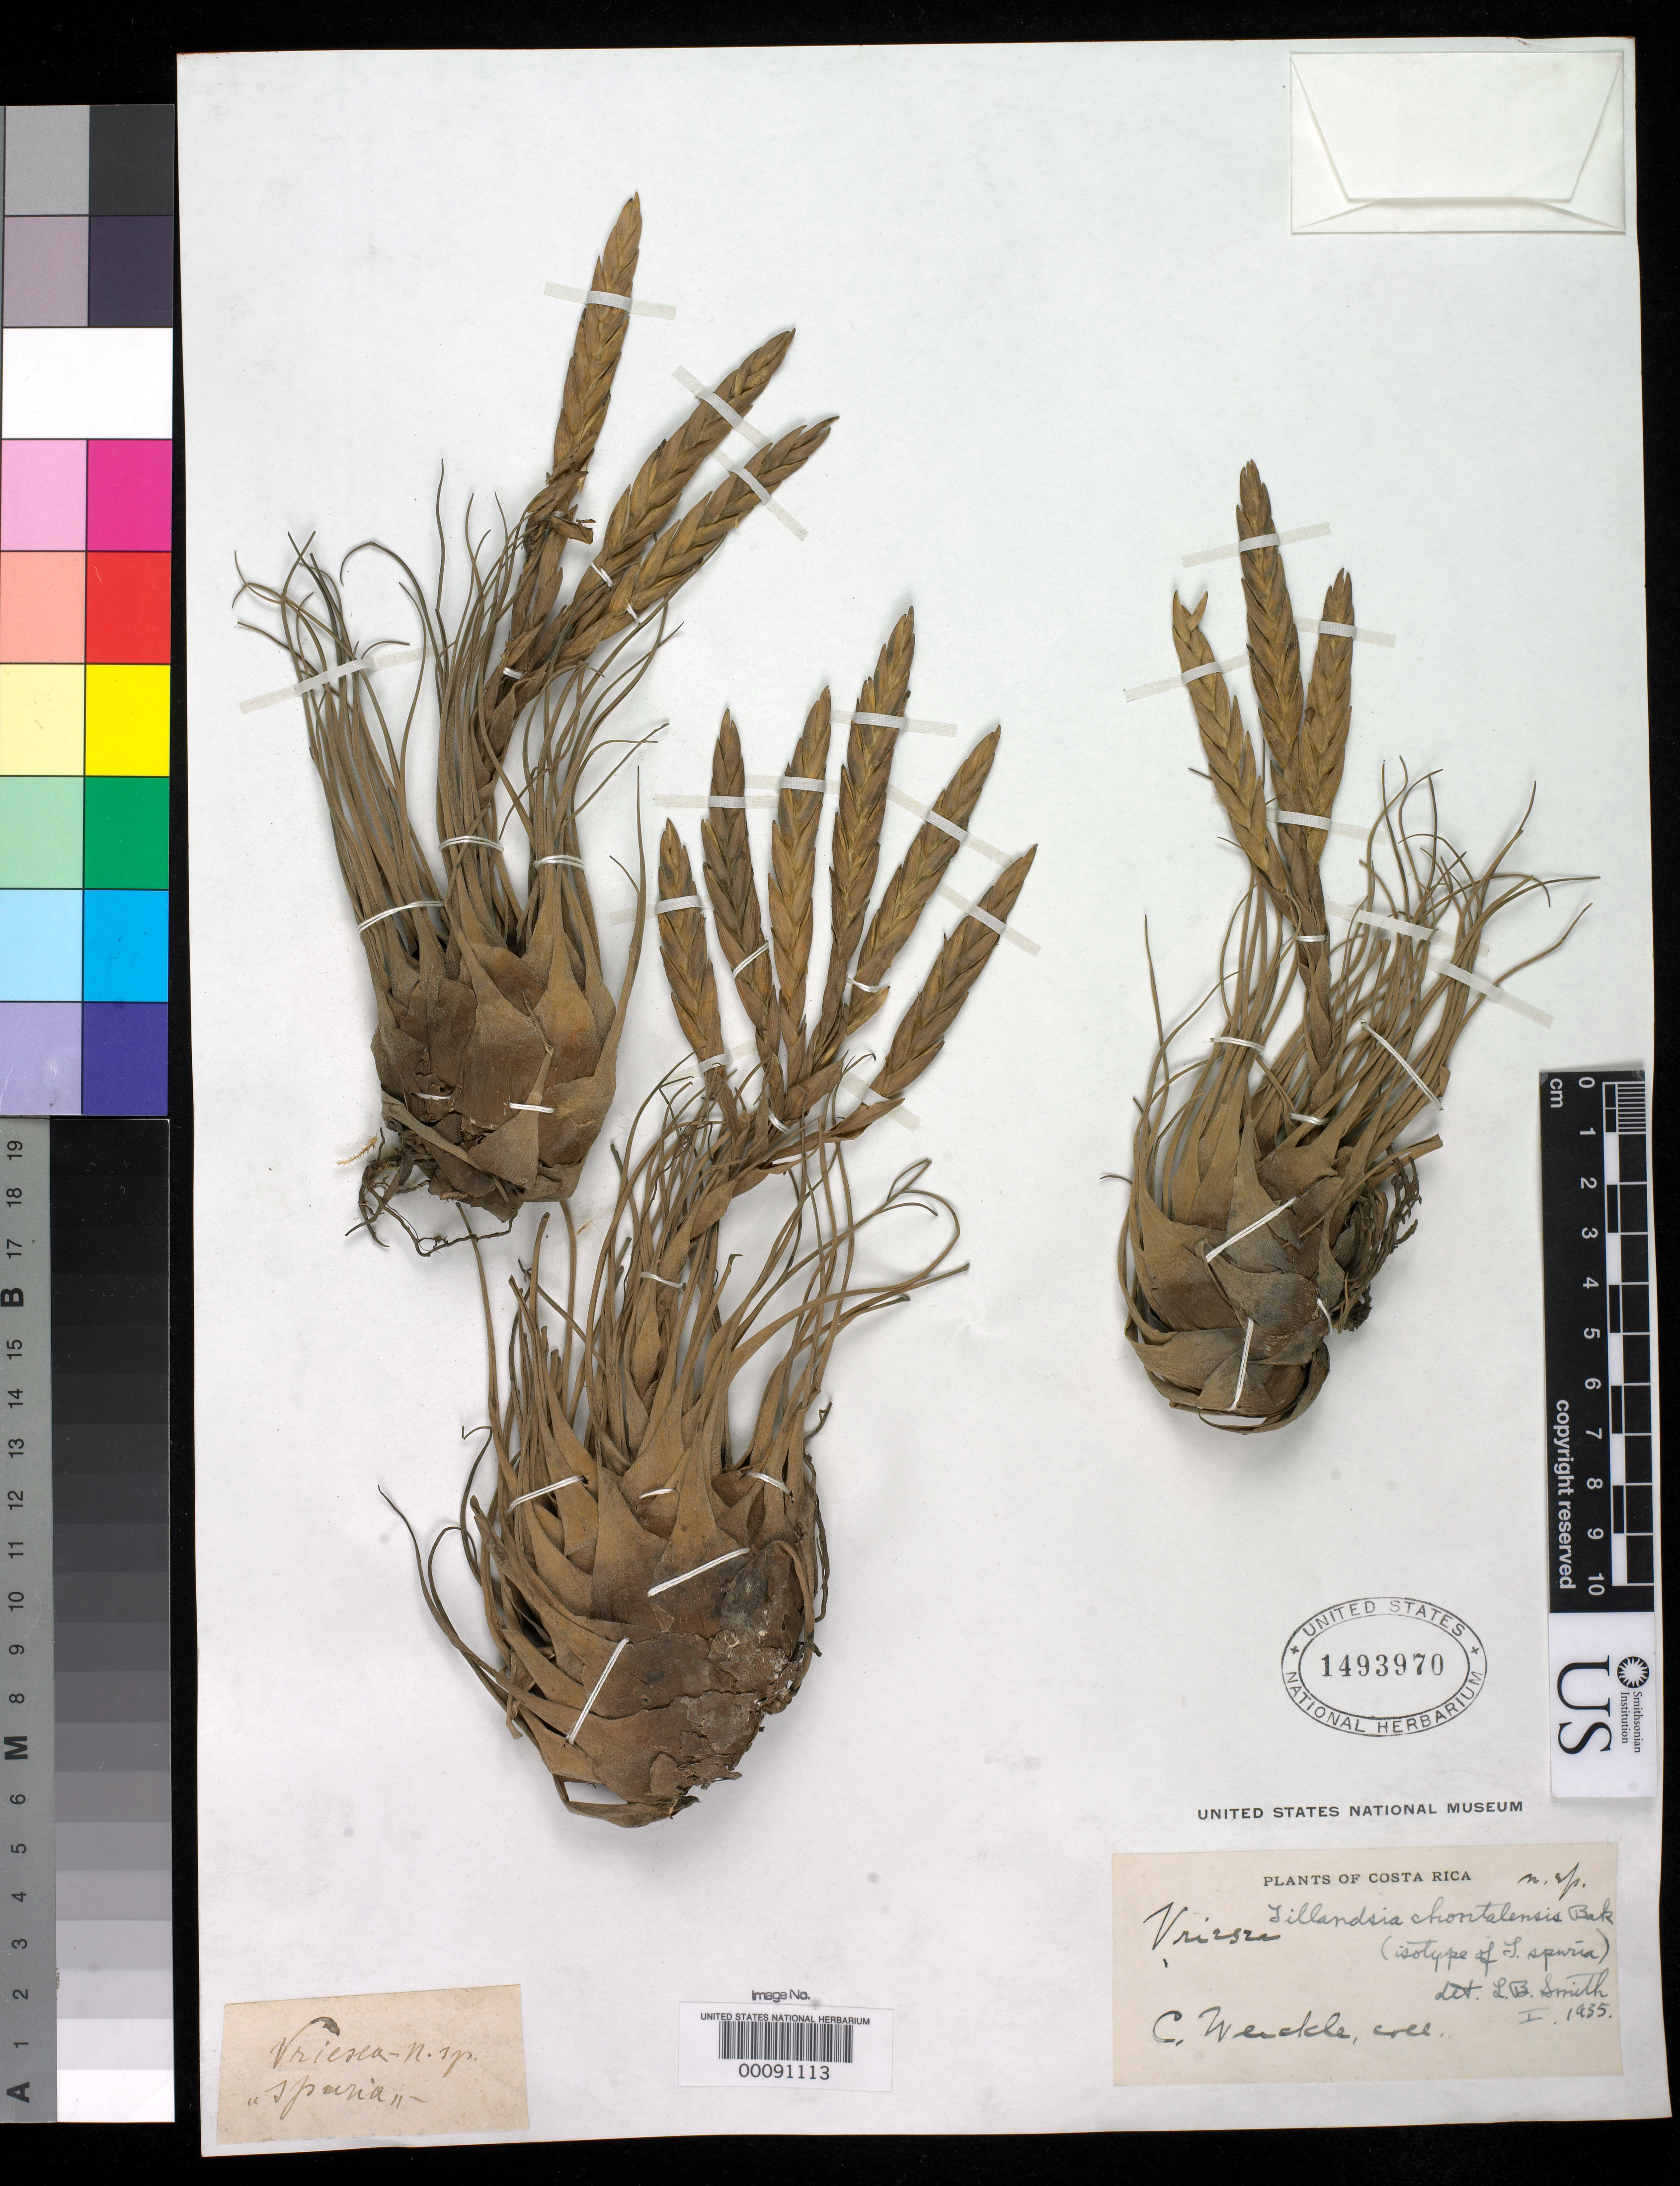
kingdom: Plantae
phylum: Tracheophyta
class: Liliopsida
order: Poales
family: Bromeliaceae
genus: Tillandsia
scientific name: Tillandsia spuria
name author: Mez & Wercklé in Mez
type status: Isotype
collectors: C. C Wercklé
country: Costa Rica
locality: At Las Concavas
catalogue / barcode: US 1493970